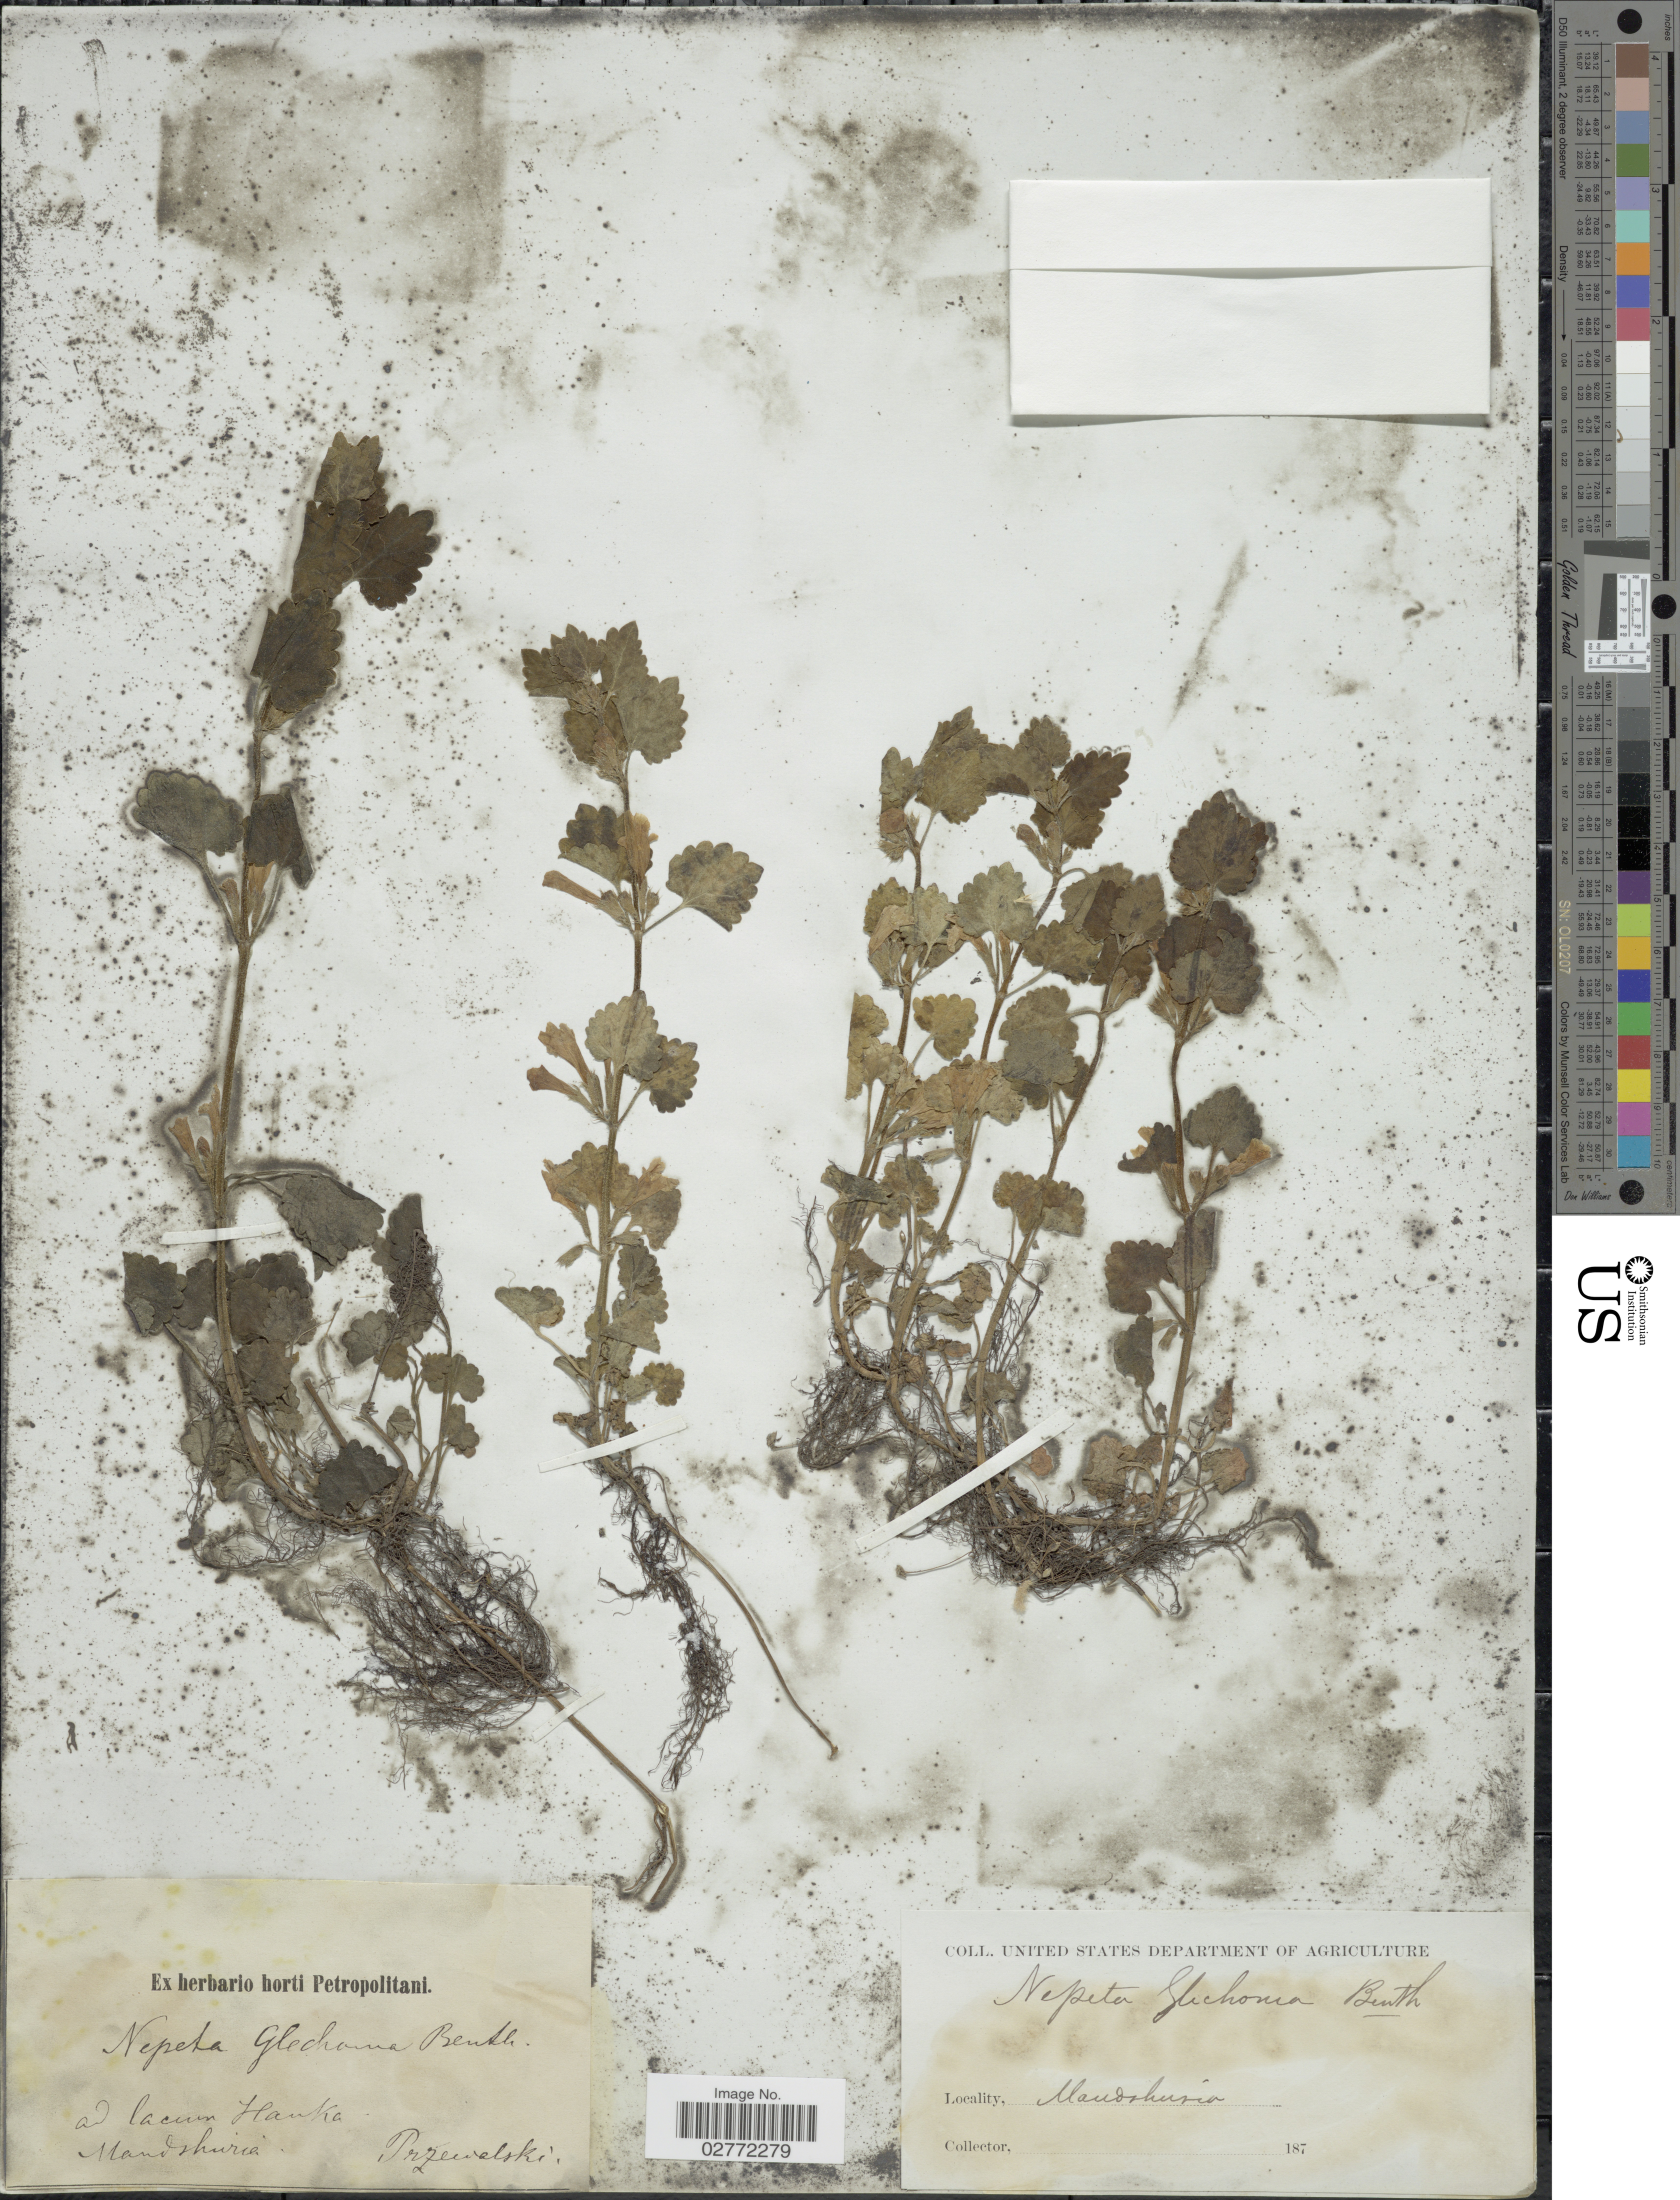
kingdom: Plantae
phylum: Tracheophyta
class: Magnoliopsida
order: Lamiales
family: Lamiaceae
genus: Glechoma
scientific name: Glechoma hederacea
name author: L.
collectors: Przewalski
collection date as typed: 187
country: China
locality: Ad lacum Hauka. Mandshuria.